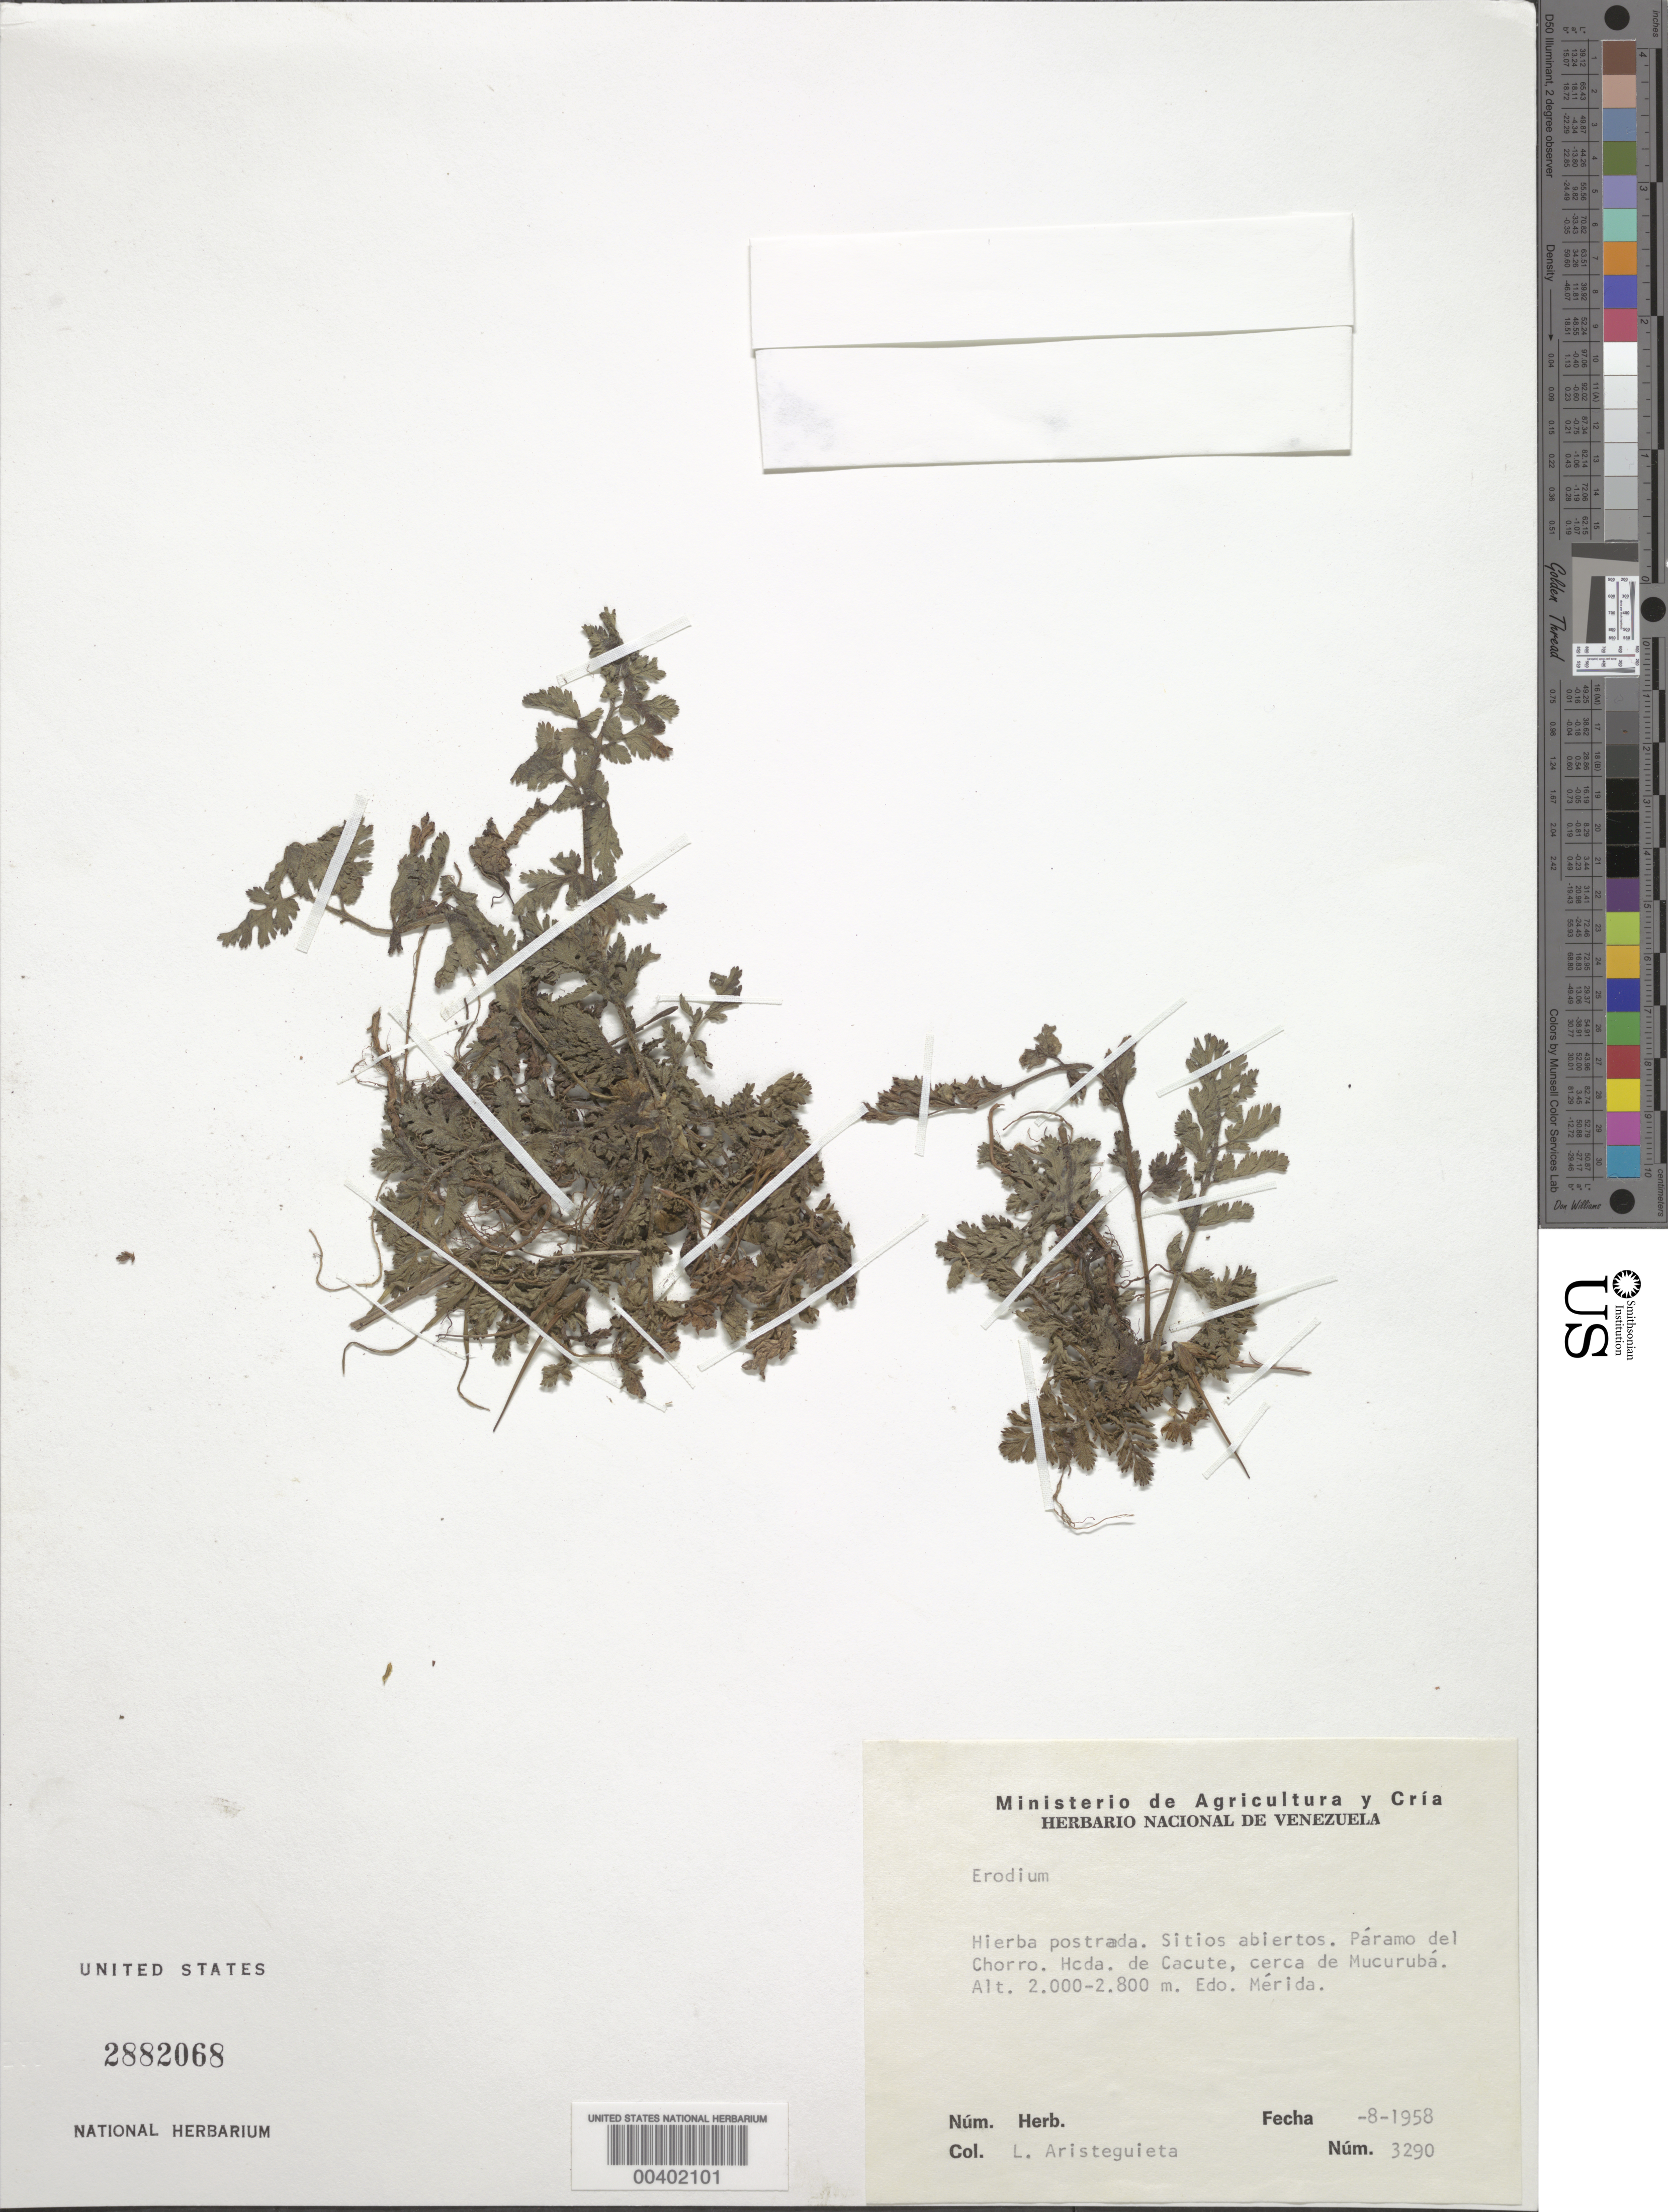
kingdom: Plantae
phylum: Tracheophyta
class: Magnoliopsida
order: Geraniales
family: Geraniaceae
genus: Erodium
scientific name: Erodium sp.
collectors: L. Aristeguieta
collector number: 3290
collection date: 1958-08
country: Venezuela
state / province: Mérida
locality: Páramo del Chorro. Hcda. de Cacute, cerca de Mucurubá.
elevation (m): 2000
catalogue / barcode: US 2882068